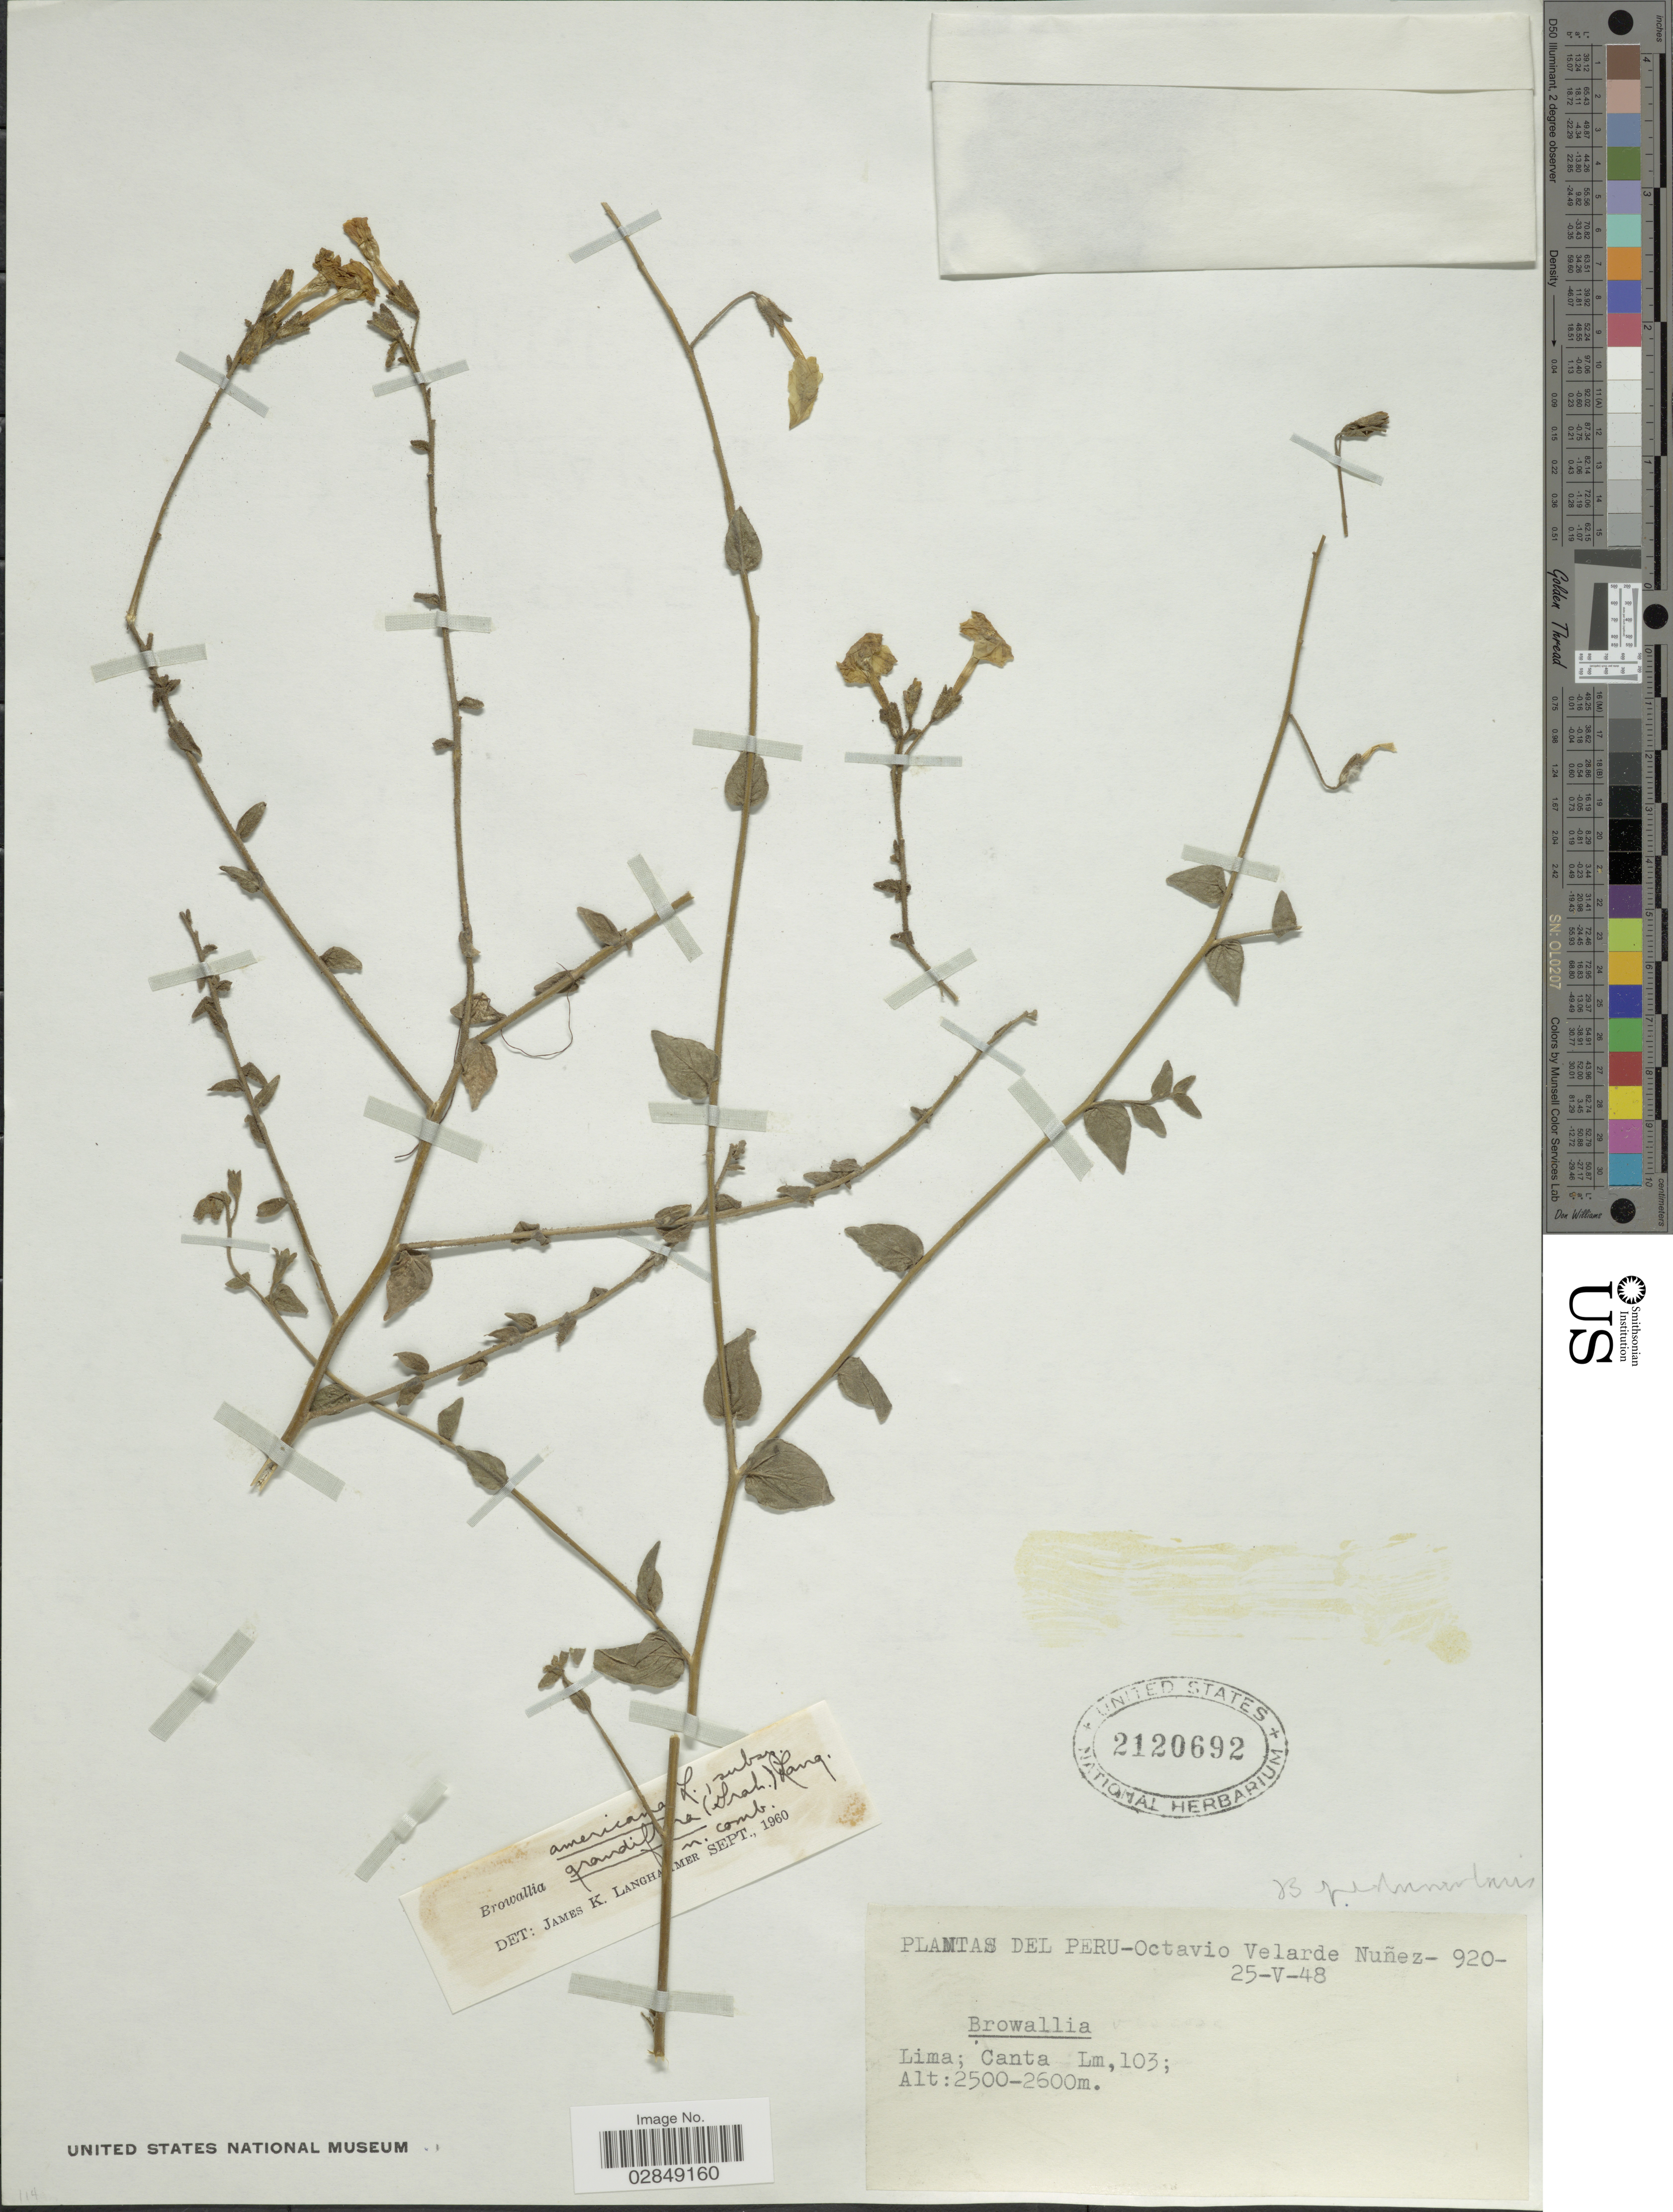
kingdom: Plantae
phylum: Tracheophyta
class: Magnoliopsida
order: Solanales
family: Solanaceae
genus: Browallia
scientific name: Browallia americana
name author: L.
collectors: O. Velarde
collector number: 920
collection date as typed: Transcribed d/m/y: 25/5/48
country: Peru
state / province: Lima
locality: Canta Lm, 103.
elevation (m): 2500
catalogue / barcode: US 2120692